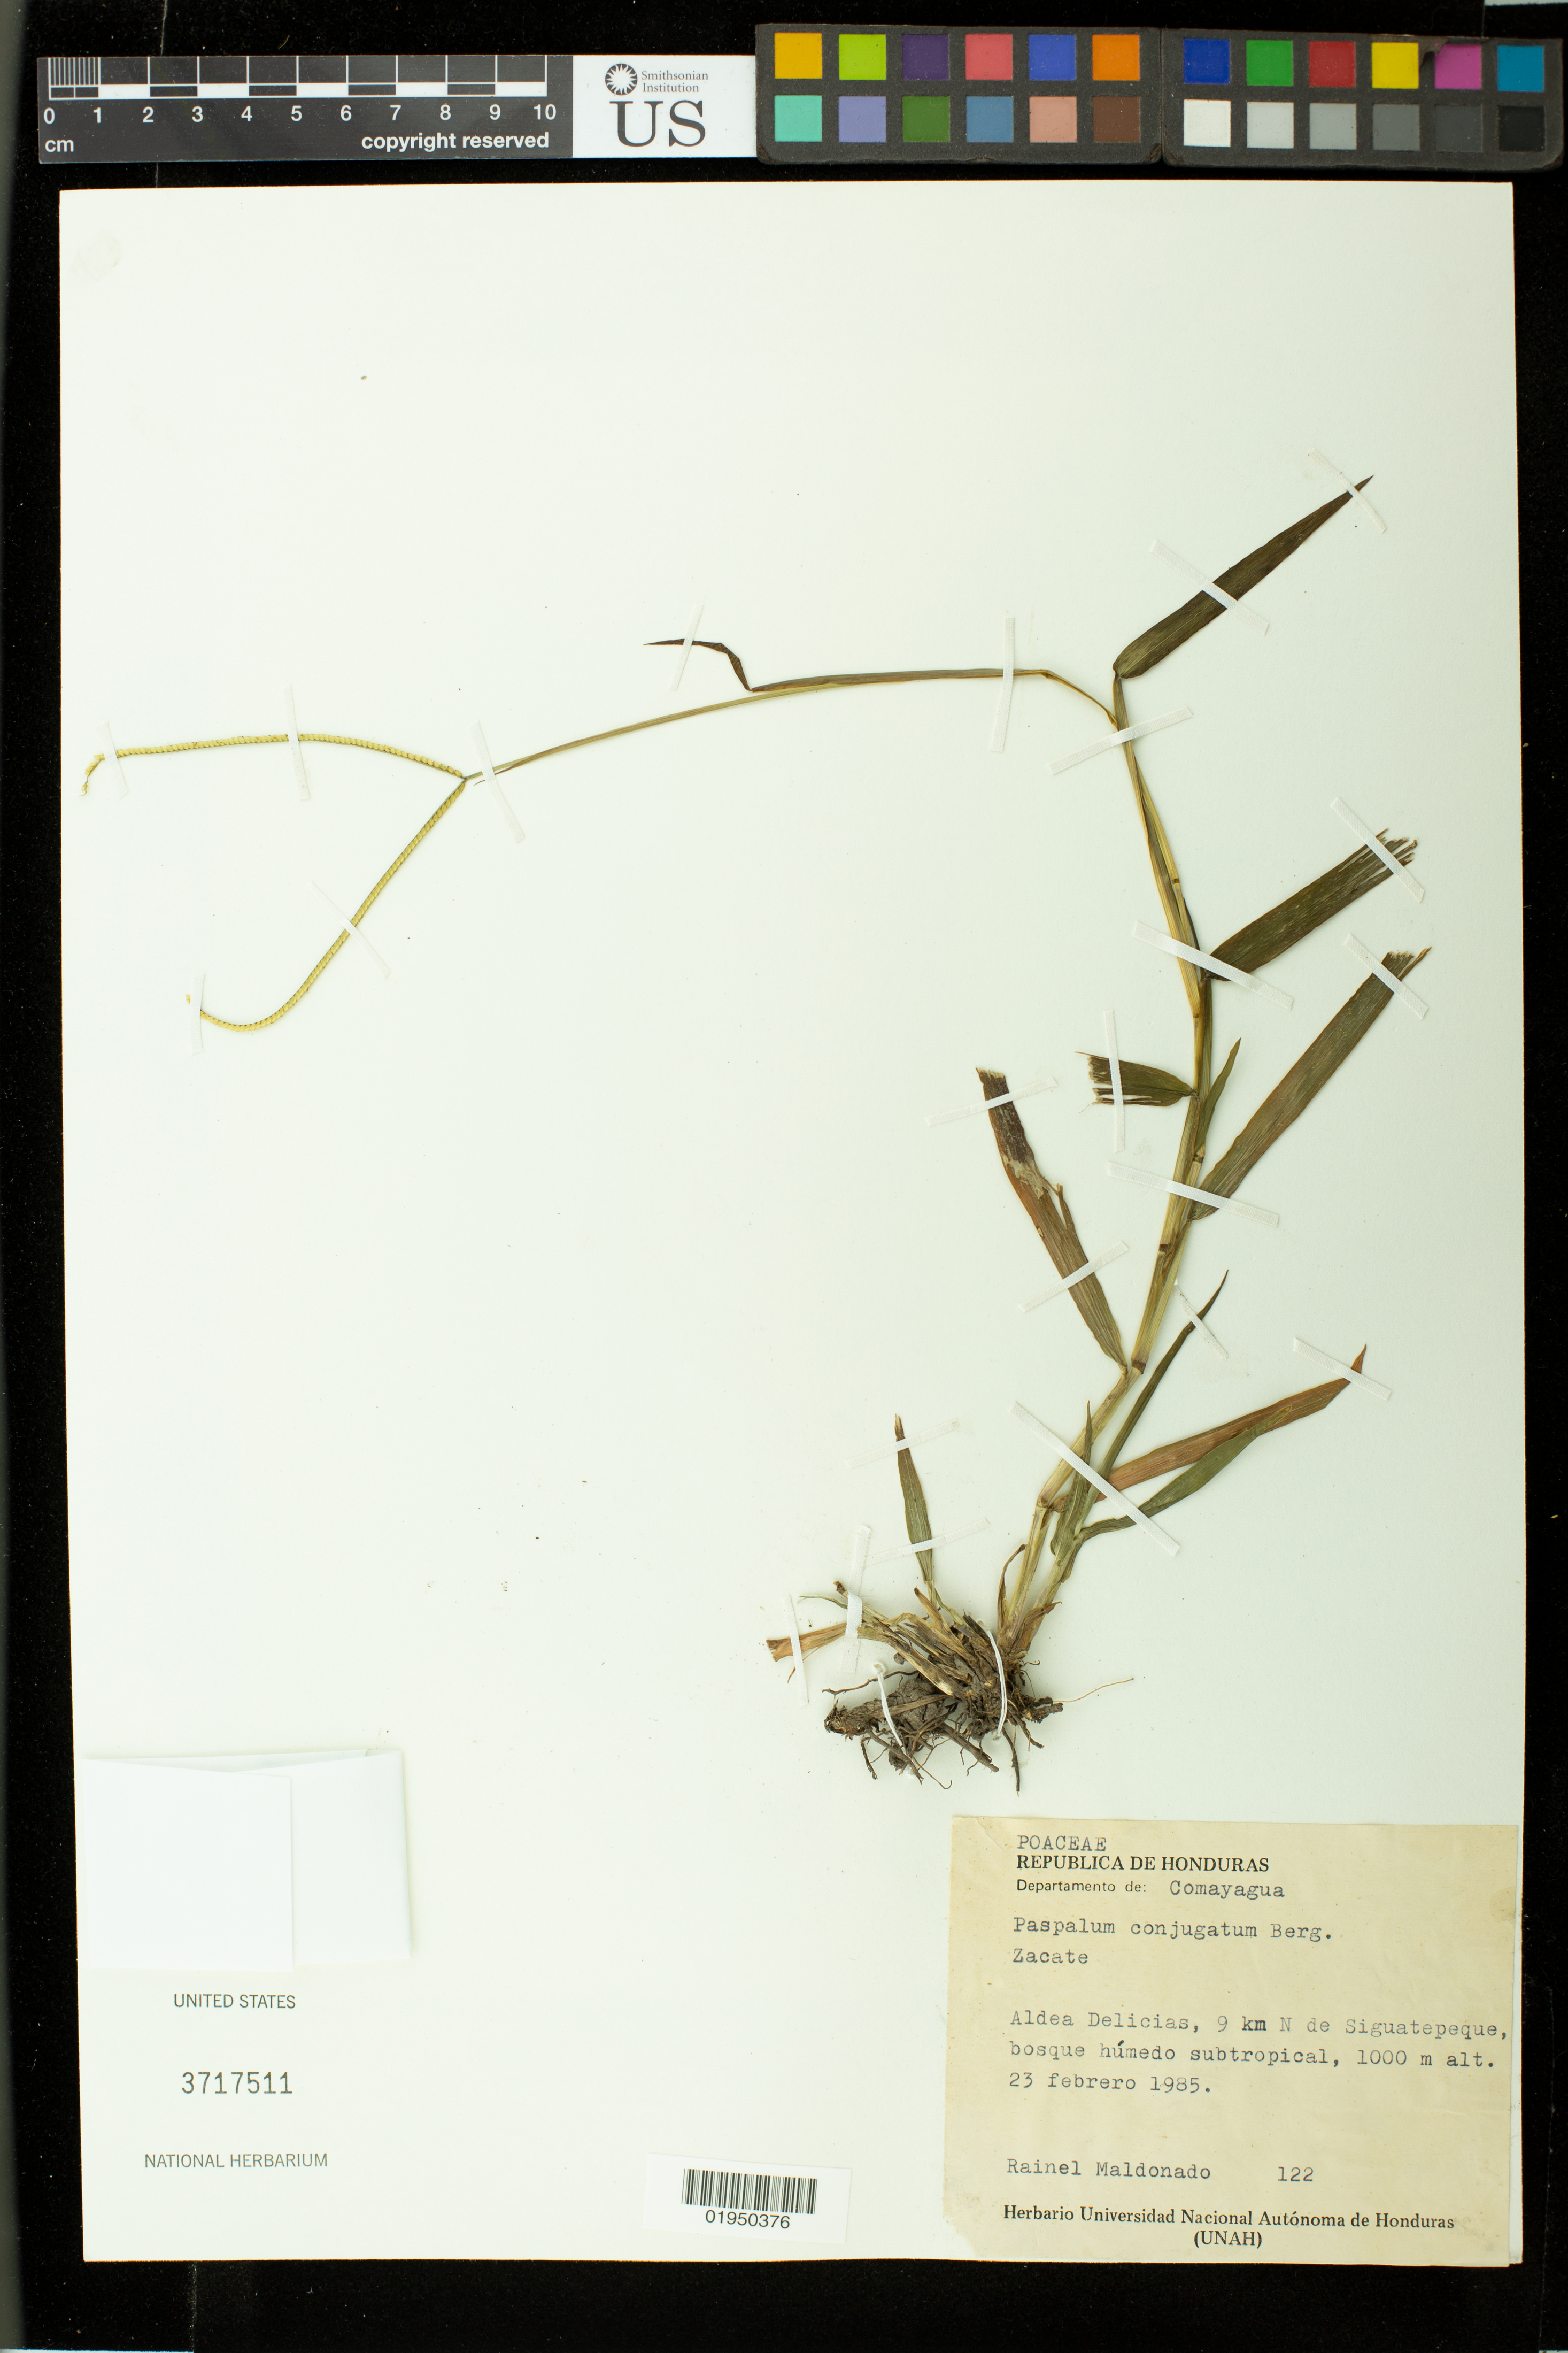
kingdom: Plantae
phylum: Tracheophyta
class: Liliopsida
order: Poales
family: Poaceae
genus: Paspalum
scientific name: Paspalum conjugatum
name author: P.J. Bergius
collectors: R. Maldonado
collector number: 122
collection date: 1985-02-23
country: Honduras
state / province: Comayagua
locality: Alea Delicias, 9 km N de Siguatepeque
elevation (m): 1000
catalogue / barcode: US 3717511